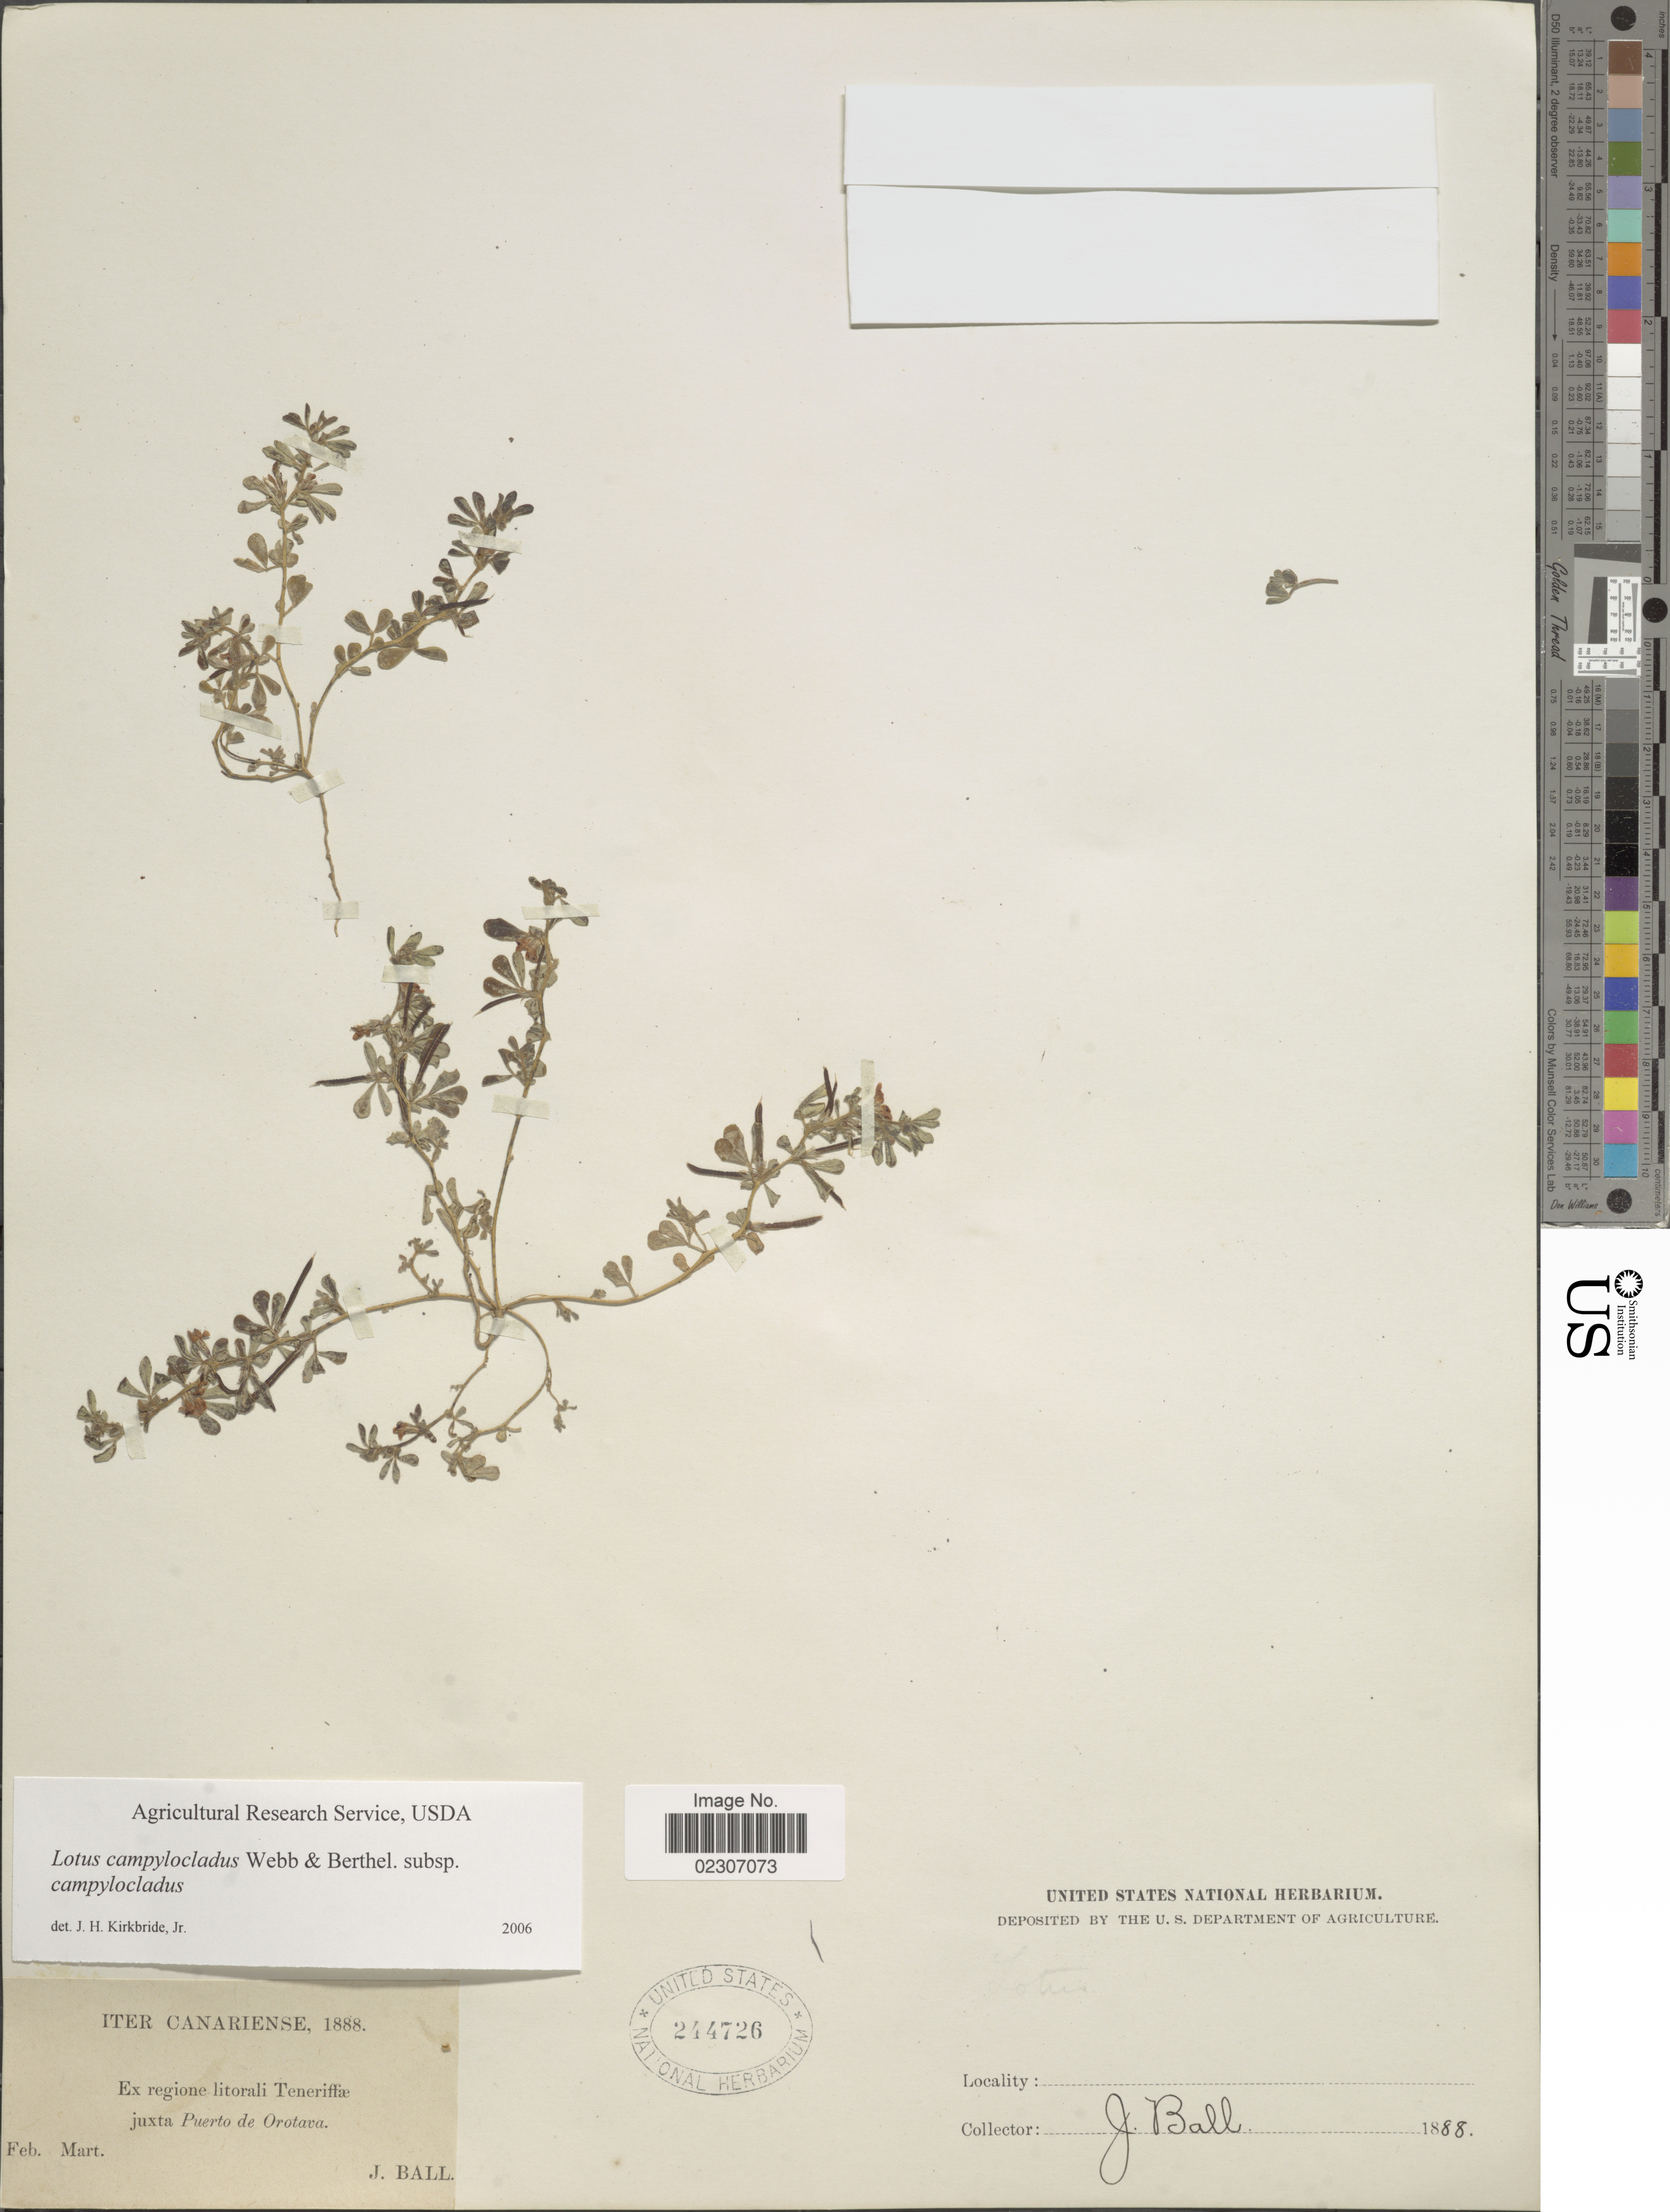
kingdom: Plantae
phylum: Tracheophyta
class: Magnoliopsida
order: Fabales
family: Fabaceae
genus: Lotus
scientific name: Lotus campylocladus subsp. campylocladus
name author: Webb & Berthel.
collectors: J. Ball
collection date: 1888-02/1888-03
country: Spain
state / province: Canarias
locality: Iter Canariense, Ex regione litoraliTeneriffæ juxta Puerto de Orotava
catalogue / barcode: US 244726